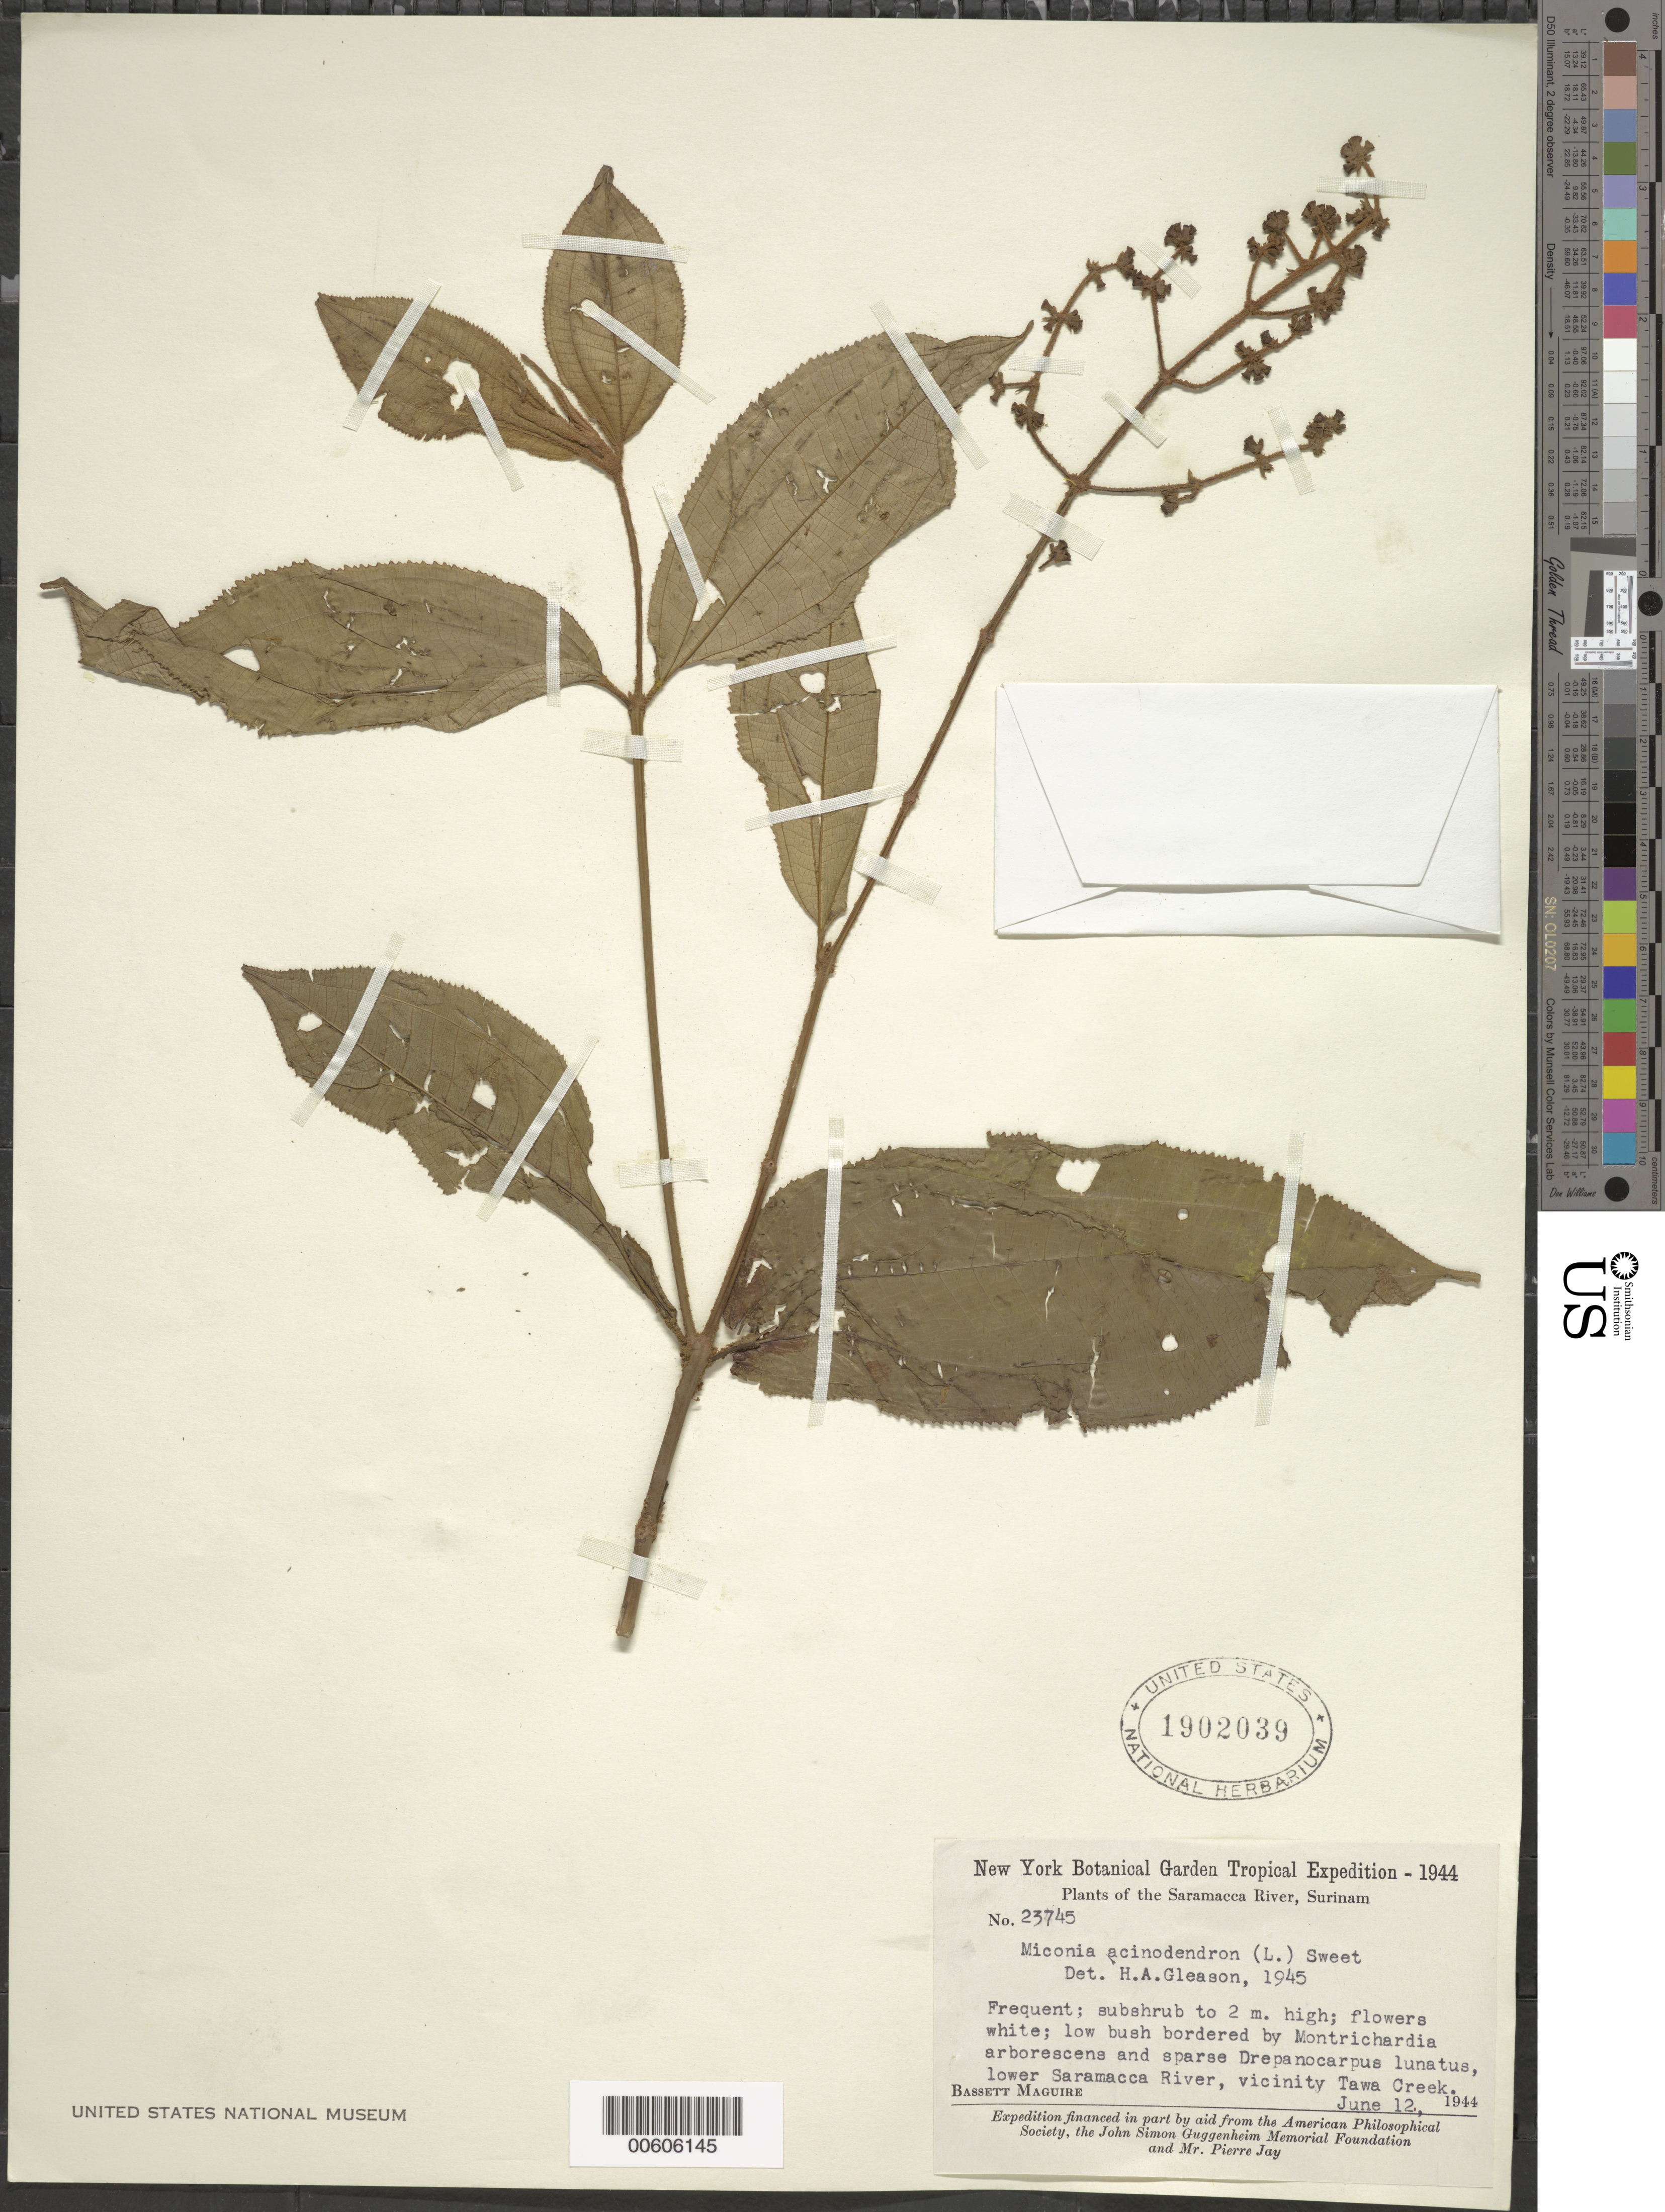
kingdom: Plantae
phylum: Tracheophyta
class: Magnoliopsida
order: Myrtales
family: Melastomataceae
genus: Miconia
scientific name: Miconia acinodendron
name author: (L.) Sweet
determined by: Gleason, H. A.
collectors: B. Maguire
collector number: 23745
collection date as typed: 12-Jun-44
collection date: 1944-06-12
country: Suriname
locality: Tawa Creek vic., Lower Saramacca River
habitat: Low bush bordered by Montrichardia arborescens, sparse Drepanocarpus lunatus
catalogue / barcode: US 1902039